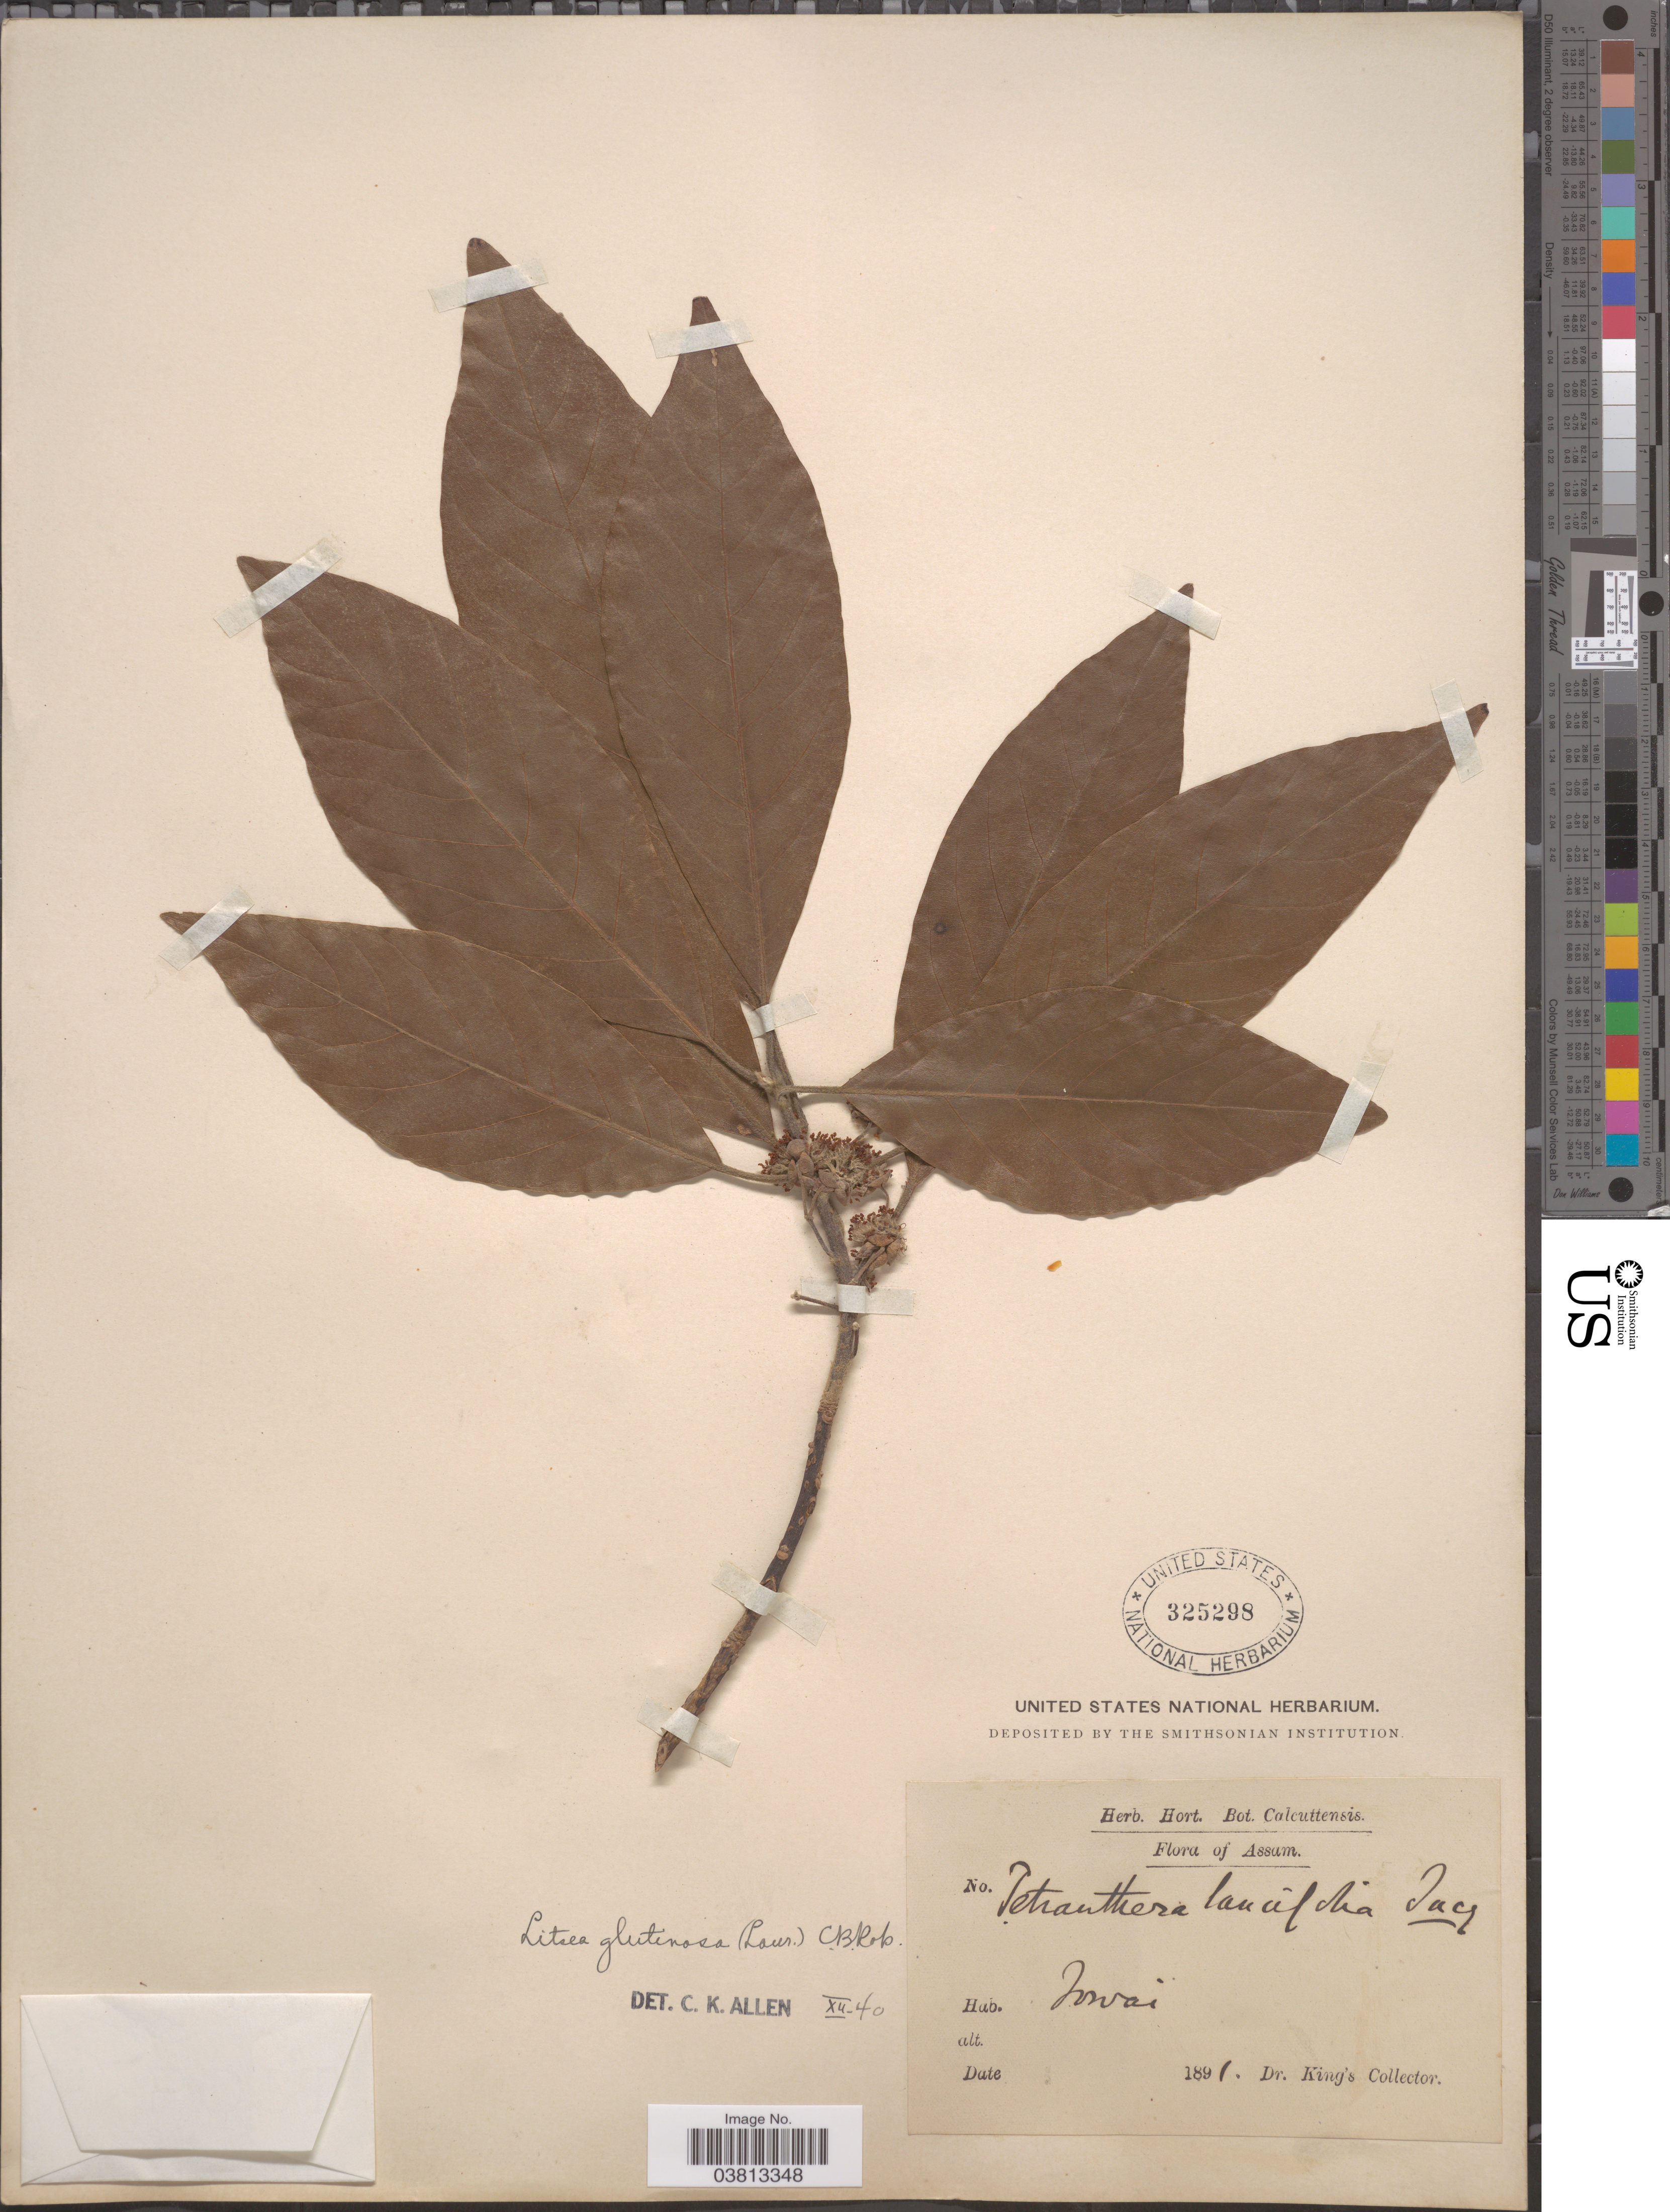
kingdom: Plantae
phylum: Tracheophyta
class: Magnoliopsida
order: Laurales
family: Lauraceae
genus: Litsea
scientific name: Litsea glutinosa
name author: (Lour.) C.B. Rob.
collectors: Dr. King's collector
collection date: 1891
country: India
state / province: Assam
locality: Jowai.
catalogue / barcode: US 325298